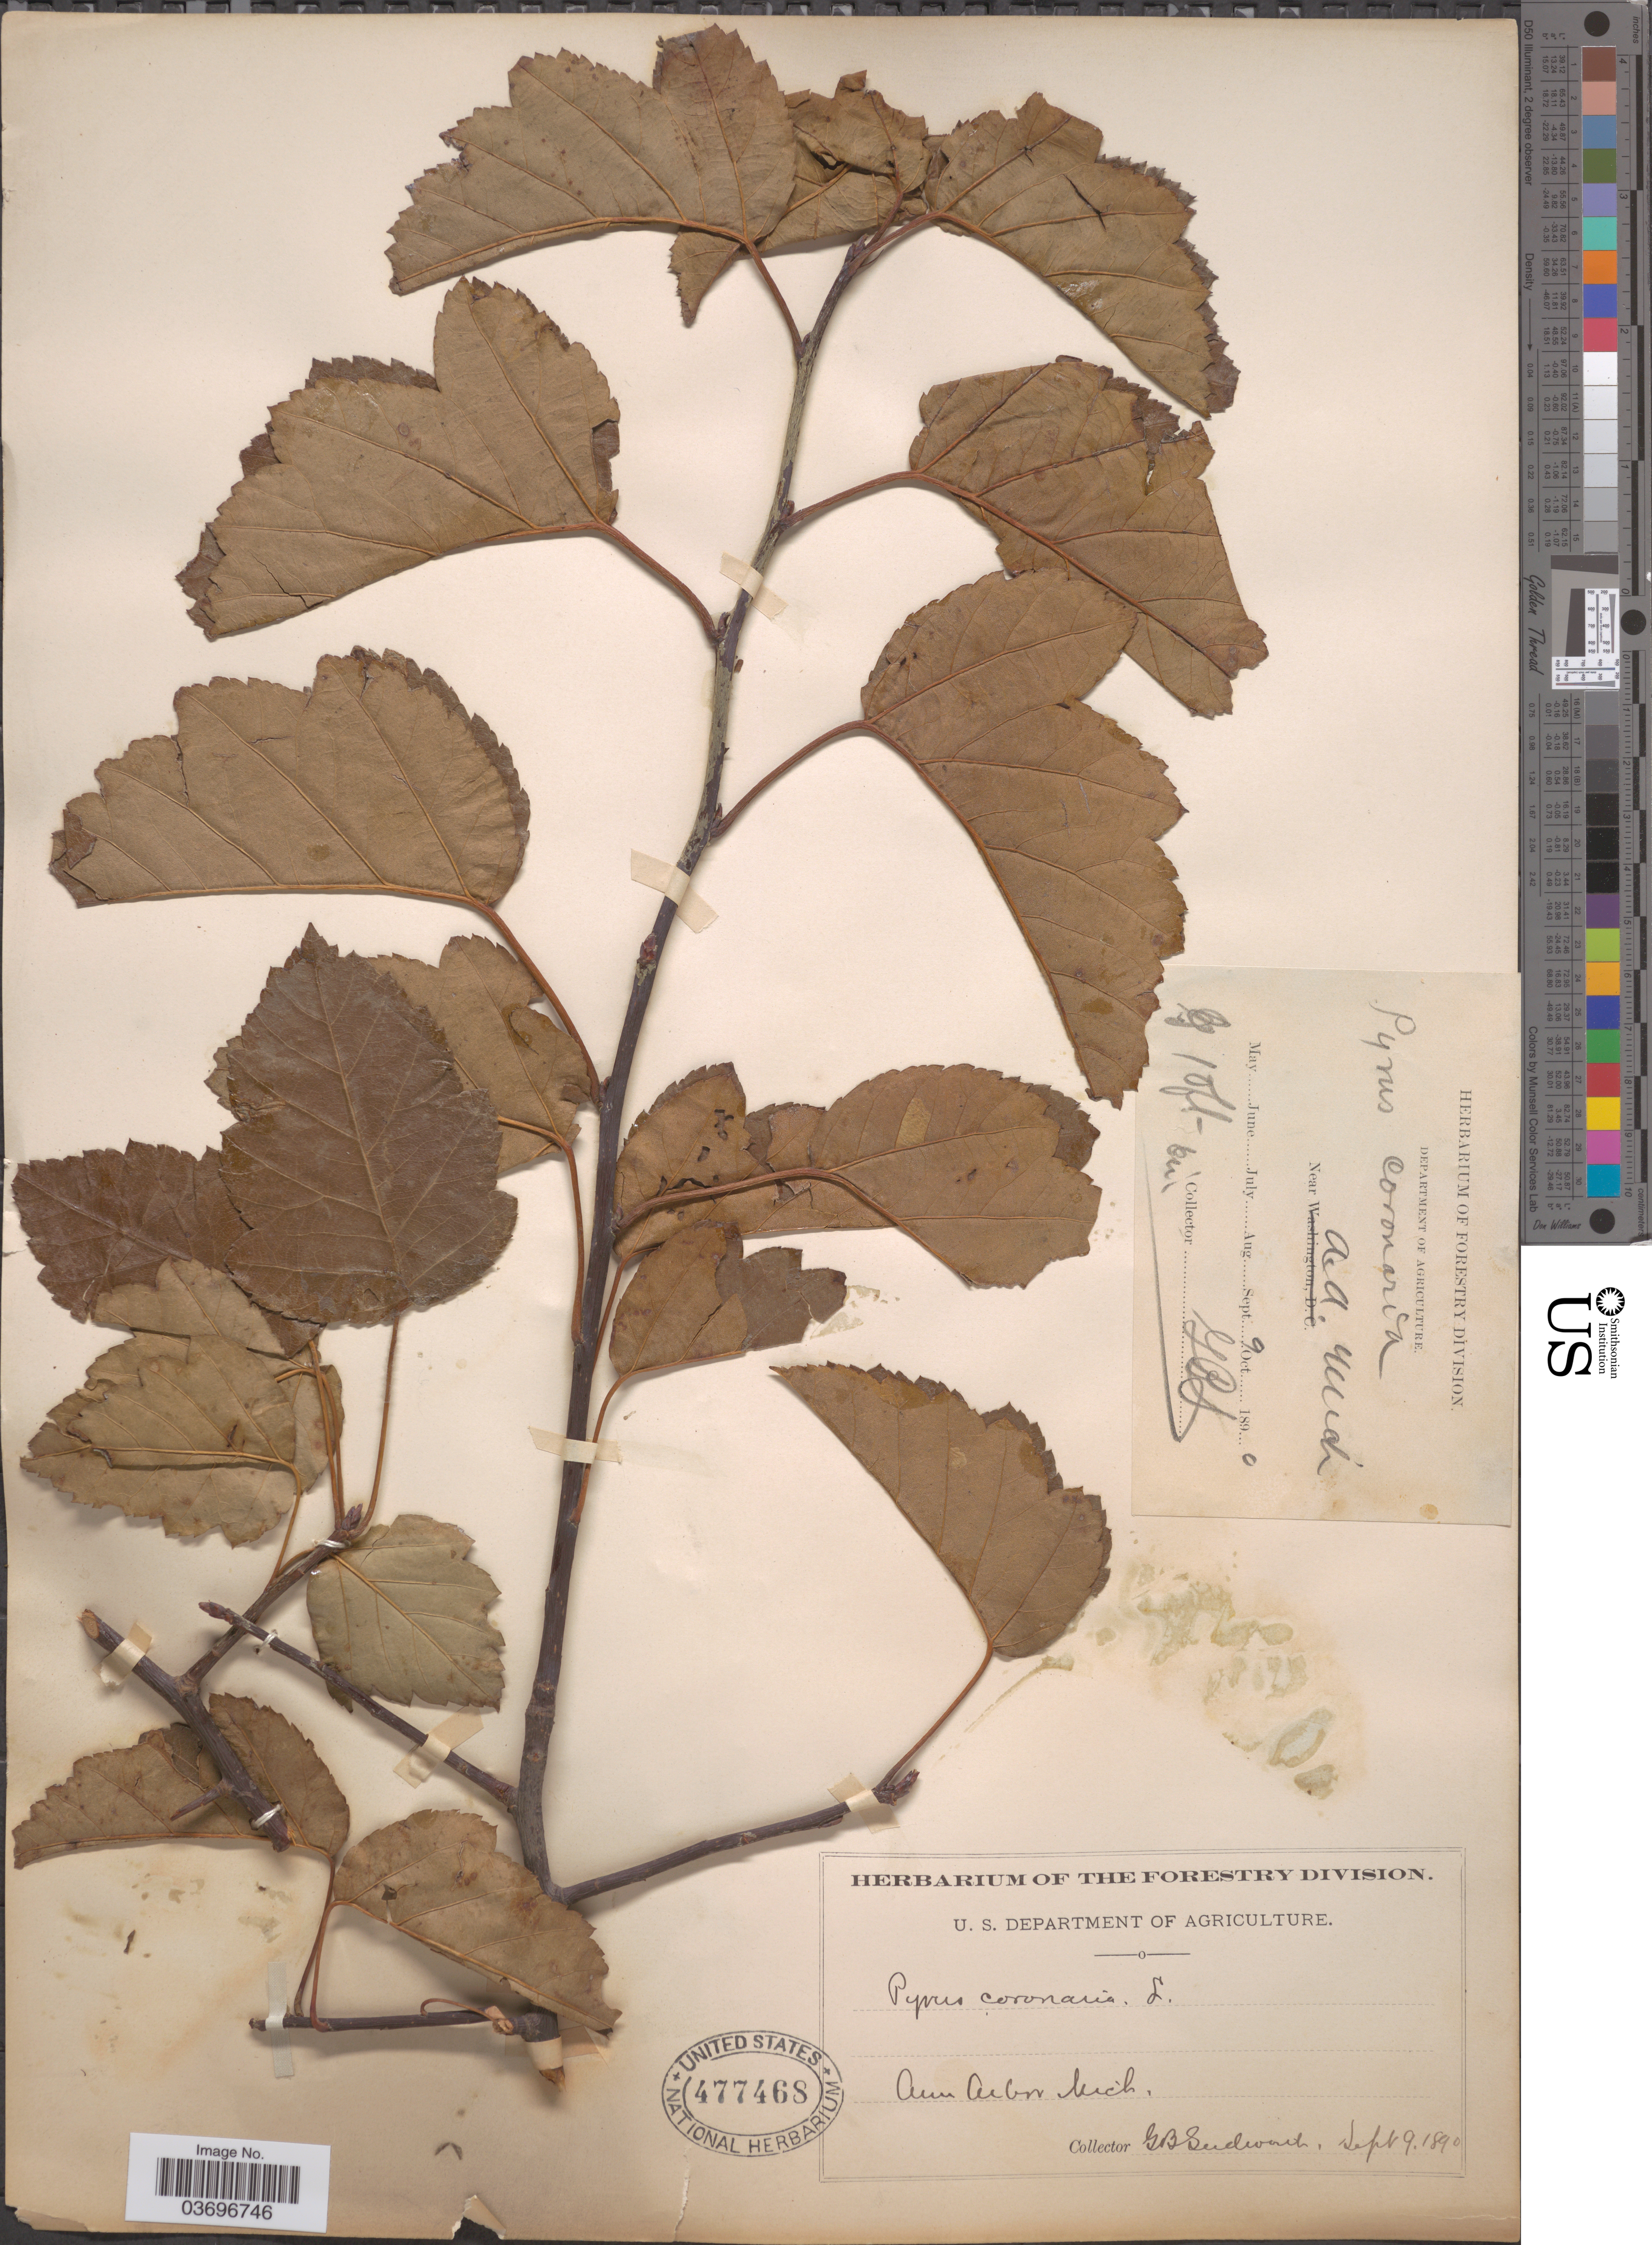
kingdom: Plantae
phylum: Tracheophyta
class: Magnoliopsida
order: Rosales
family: Rosaceae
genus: Malus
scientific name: Malus coronaria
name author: (L.) Mill.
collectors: G. B. Sudworth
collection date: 1890-09-09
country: United States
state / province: Michigan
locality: Ann Arbor.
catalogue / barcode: US 477468